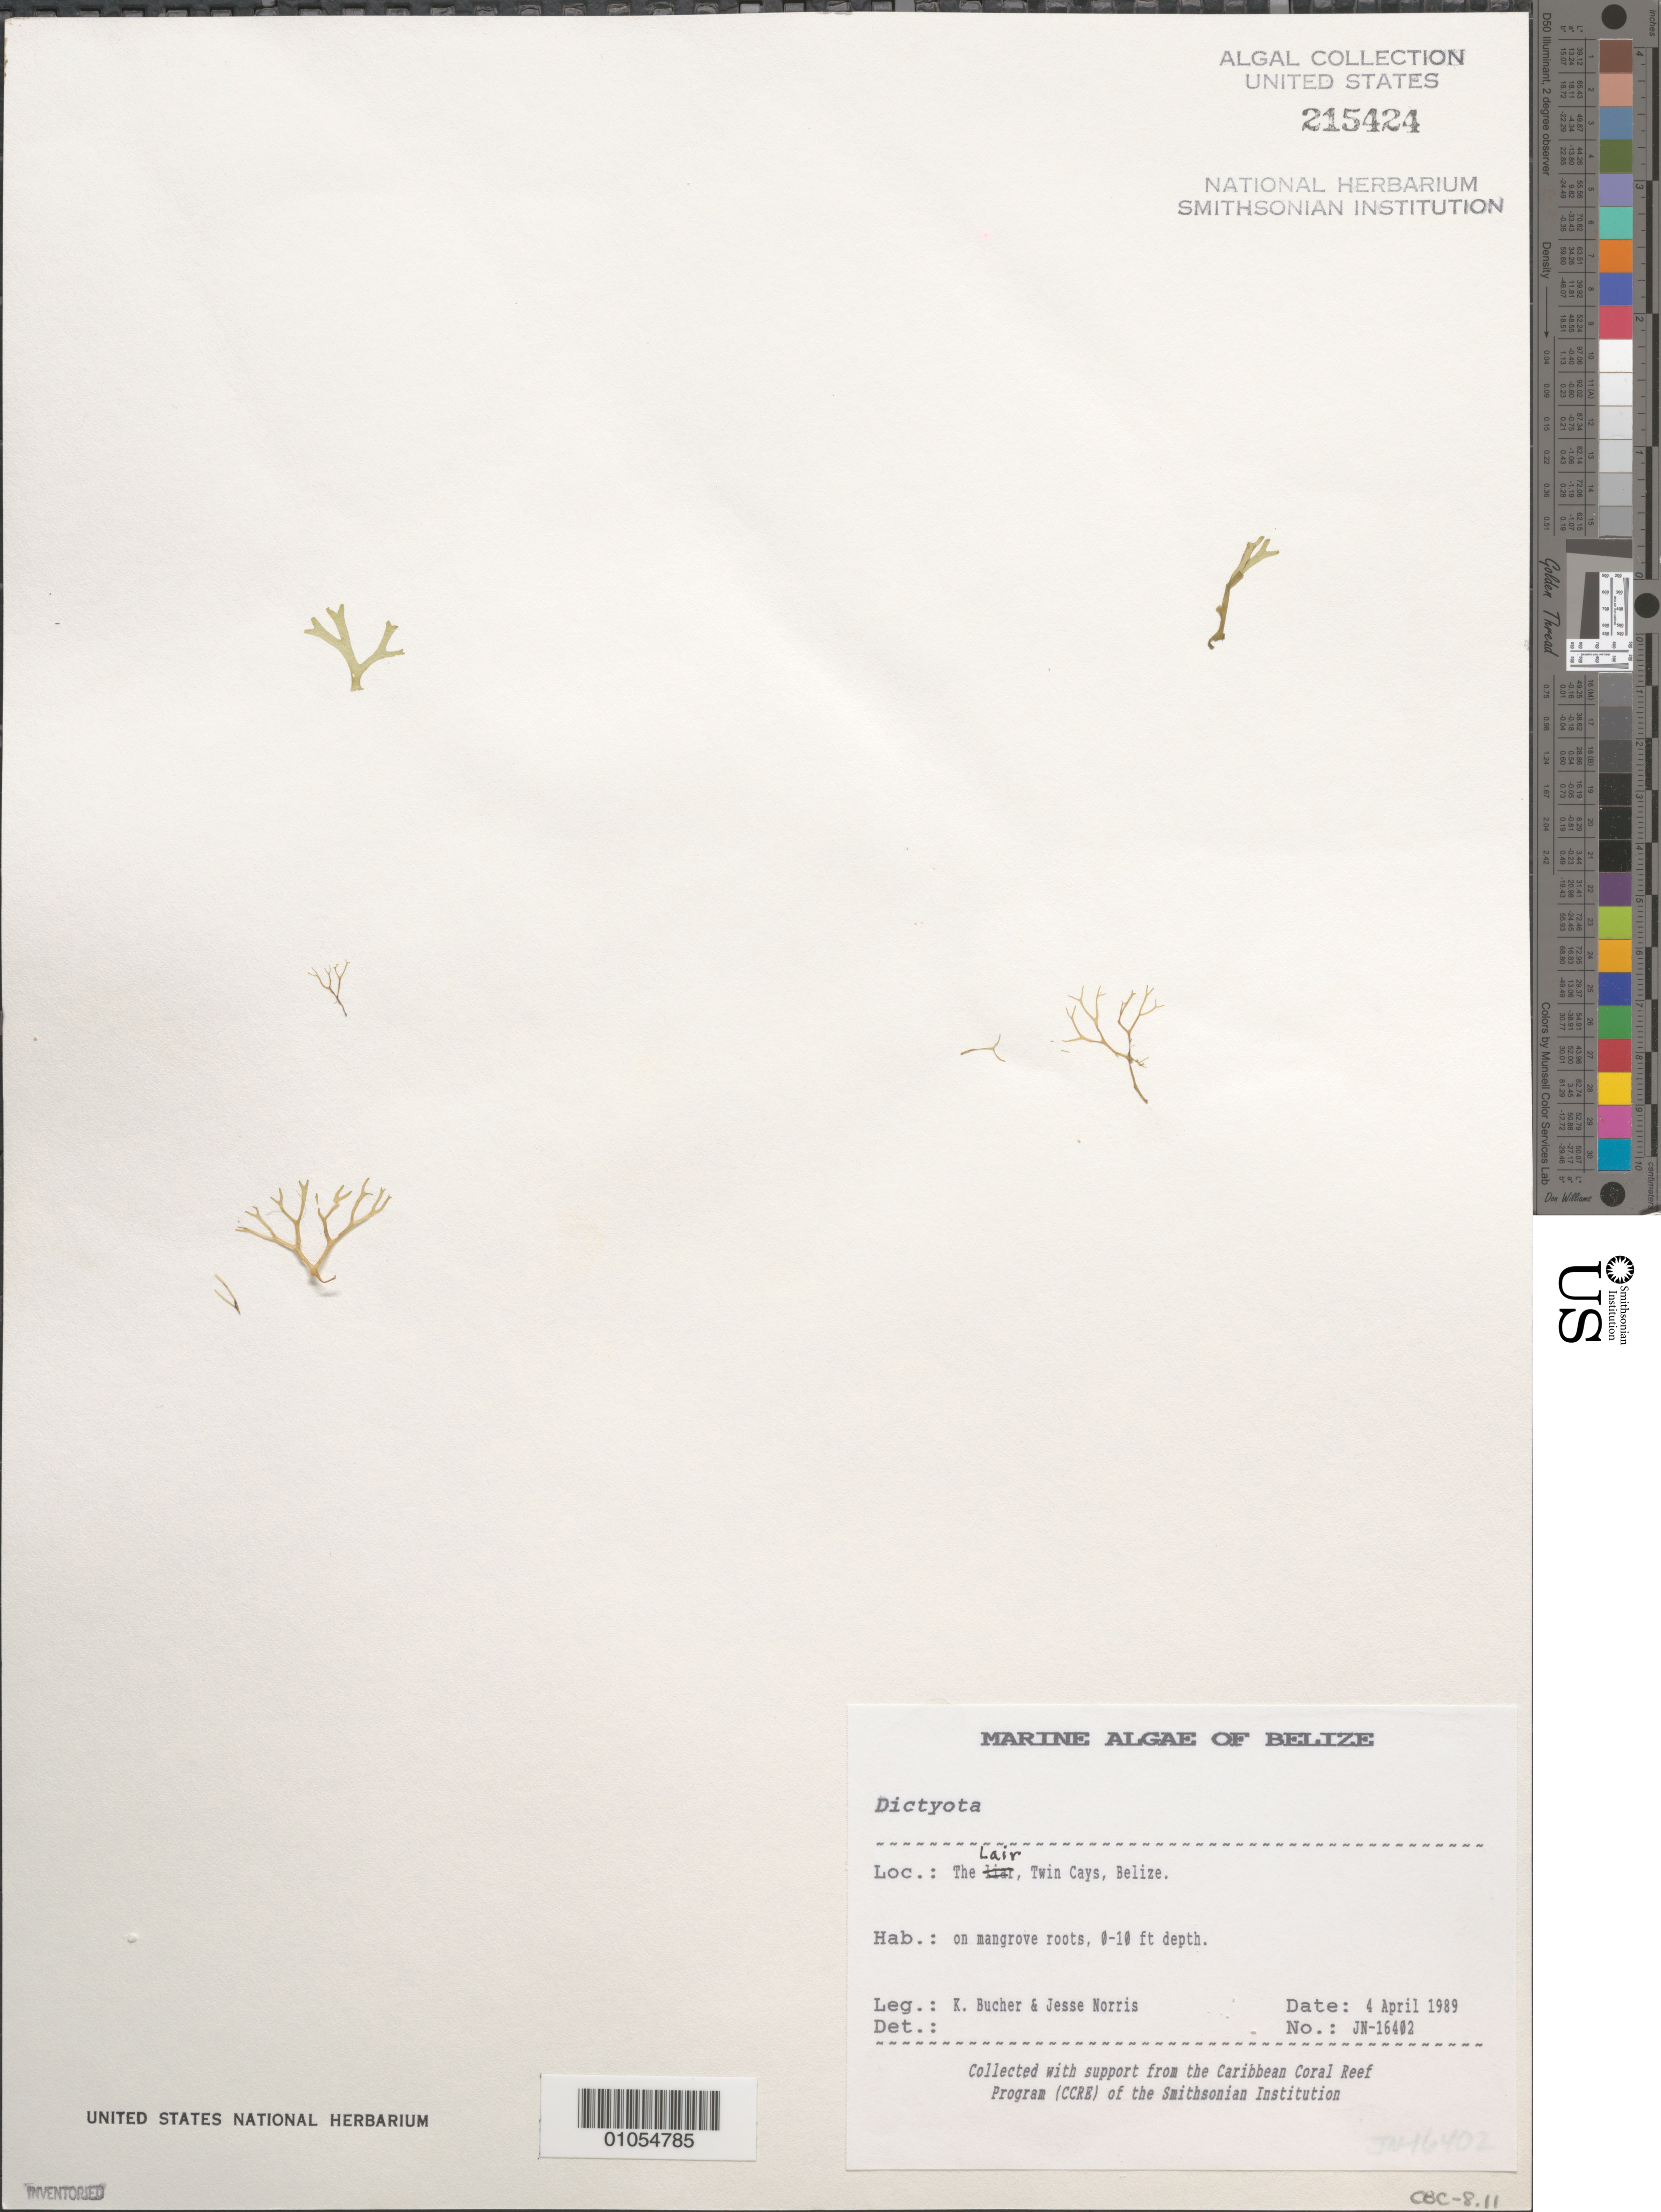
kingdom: Chromista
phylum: Ochrophyta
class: Phaeophyceae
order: Dictyotales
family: Dictyotaceae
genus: Dictyota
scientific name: Dictyota sp.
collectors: K. E. Bucher & J. A. Norris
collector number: JN-16401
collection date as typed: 04 Apr 1989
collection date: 1989-04-04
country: Belize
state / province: Stann Creek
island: Twin Cays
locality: The Lair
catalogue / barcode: US 215424